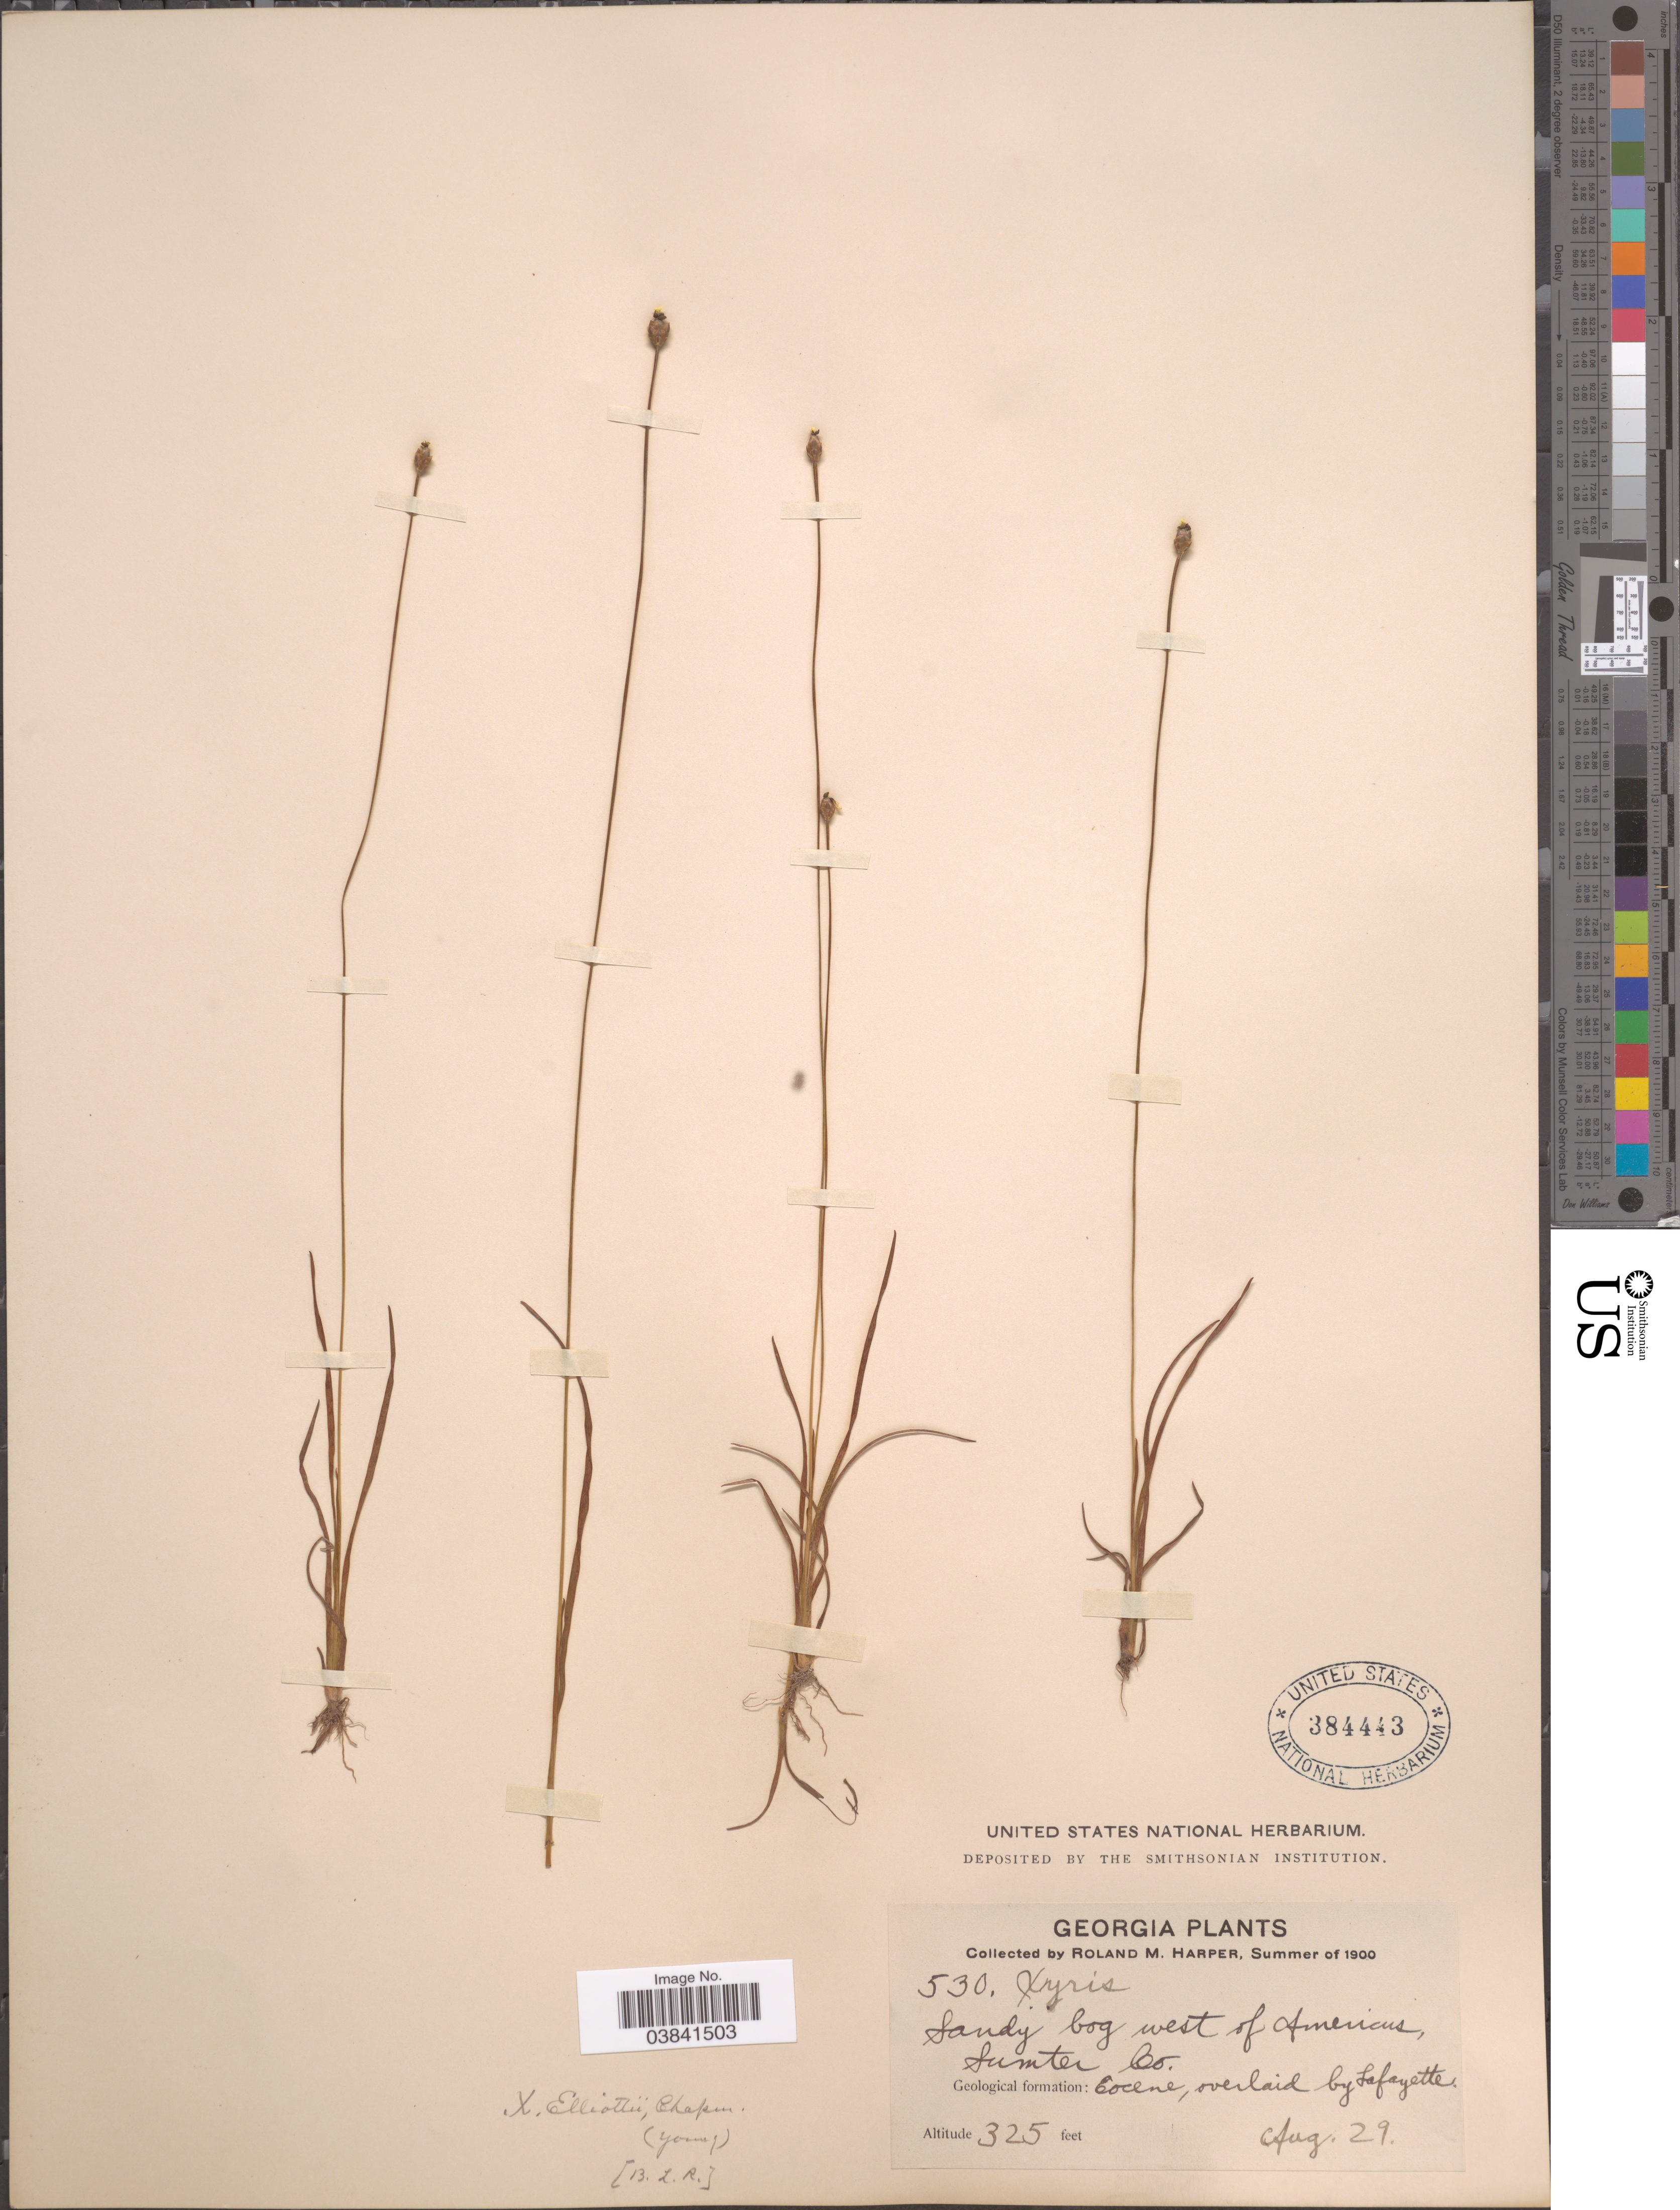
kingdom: Plantae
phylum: Tracheophyta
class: Liliopsida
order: Poales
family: Xyridaceae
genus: Xyris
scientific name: Xyris elliottii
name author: Chapm.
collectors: R. M. Harper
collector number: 530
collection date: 1900-08-29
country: United States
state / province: Georgia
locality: Sandy bog west of Americus, Sumter Co. Geological formation: Cocene, overlaid by Lafayette.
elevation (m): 99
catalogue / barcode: US 384443